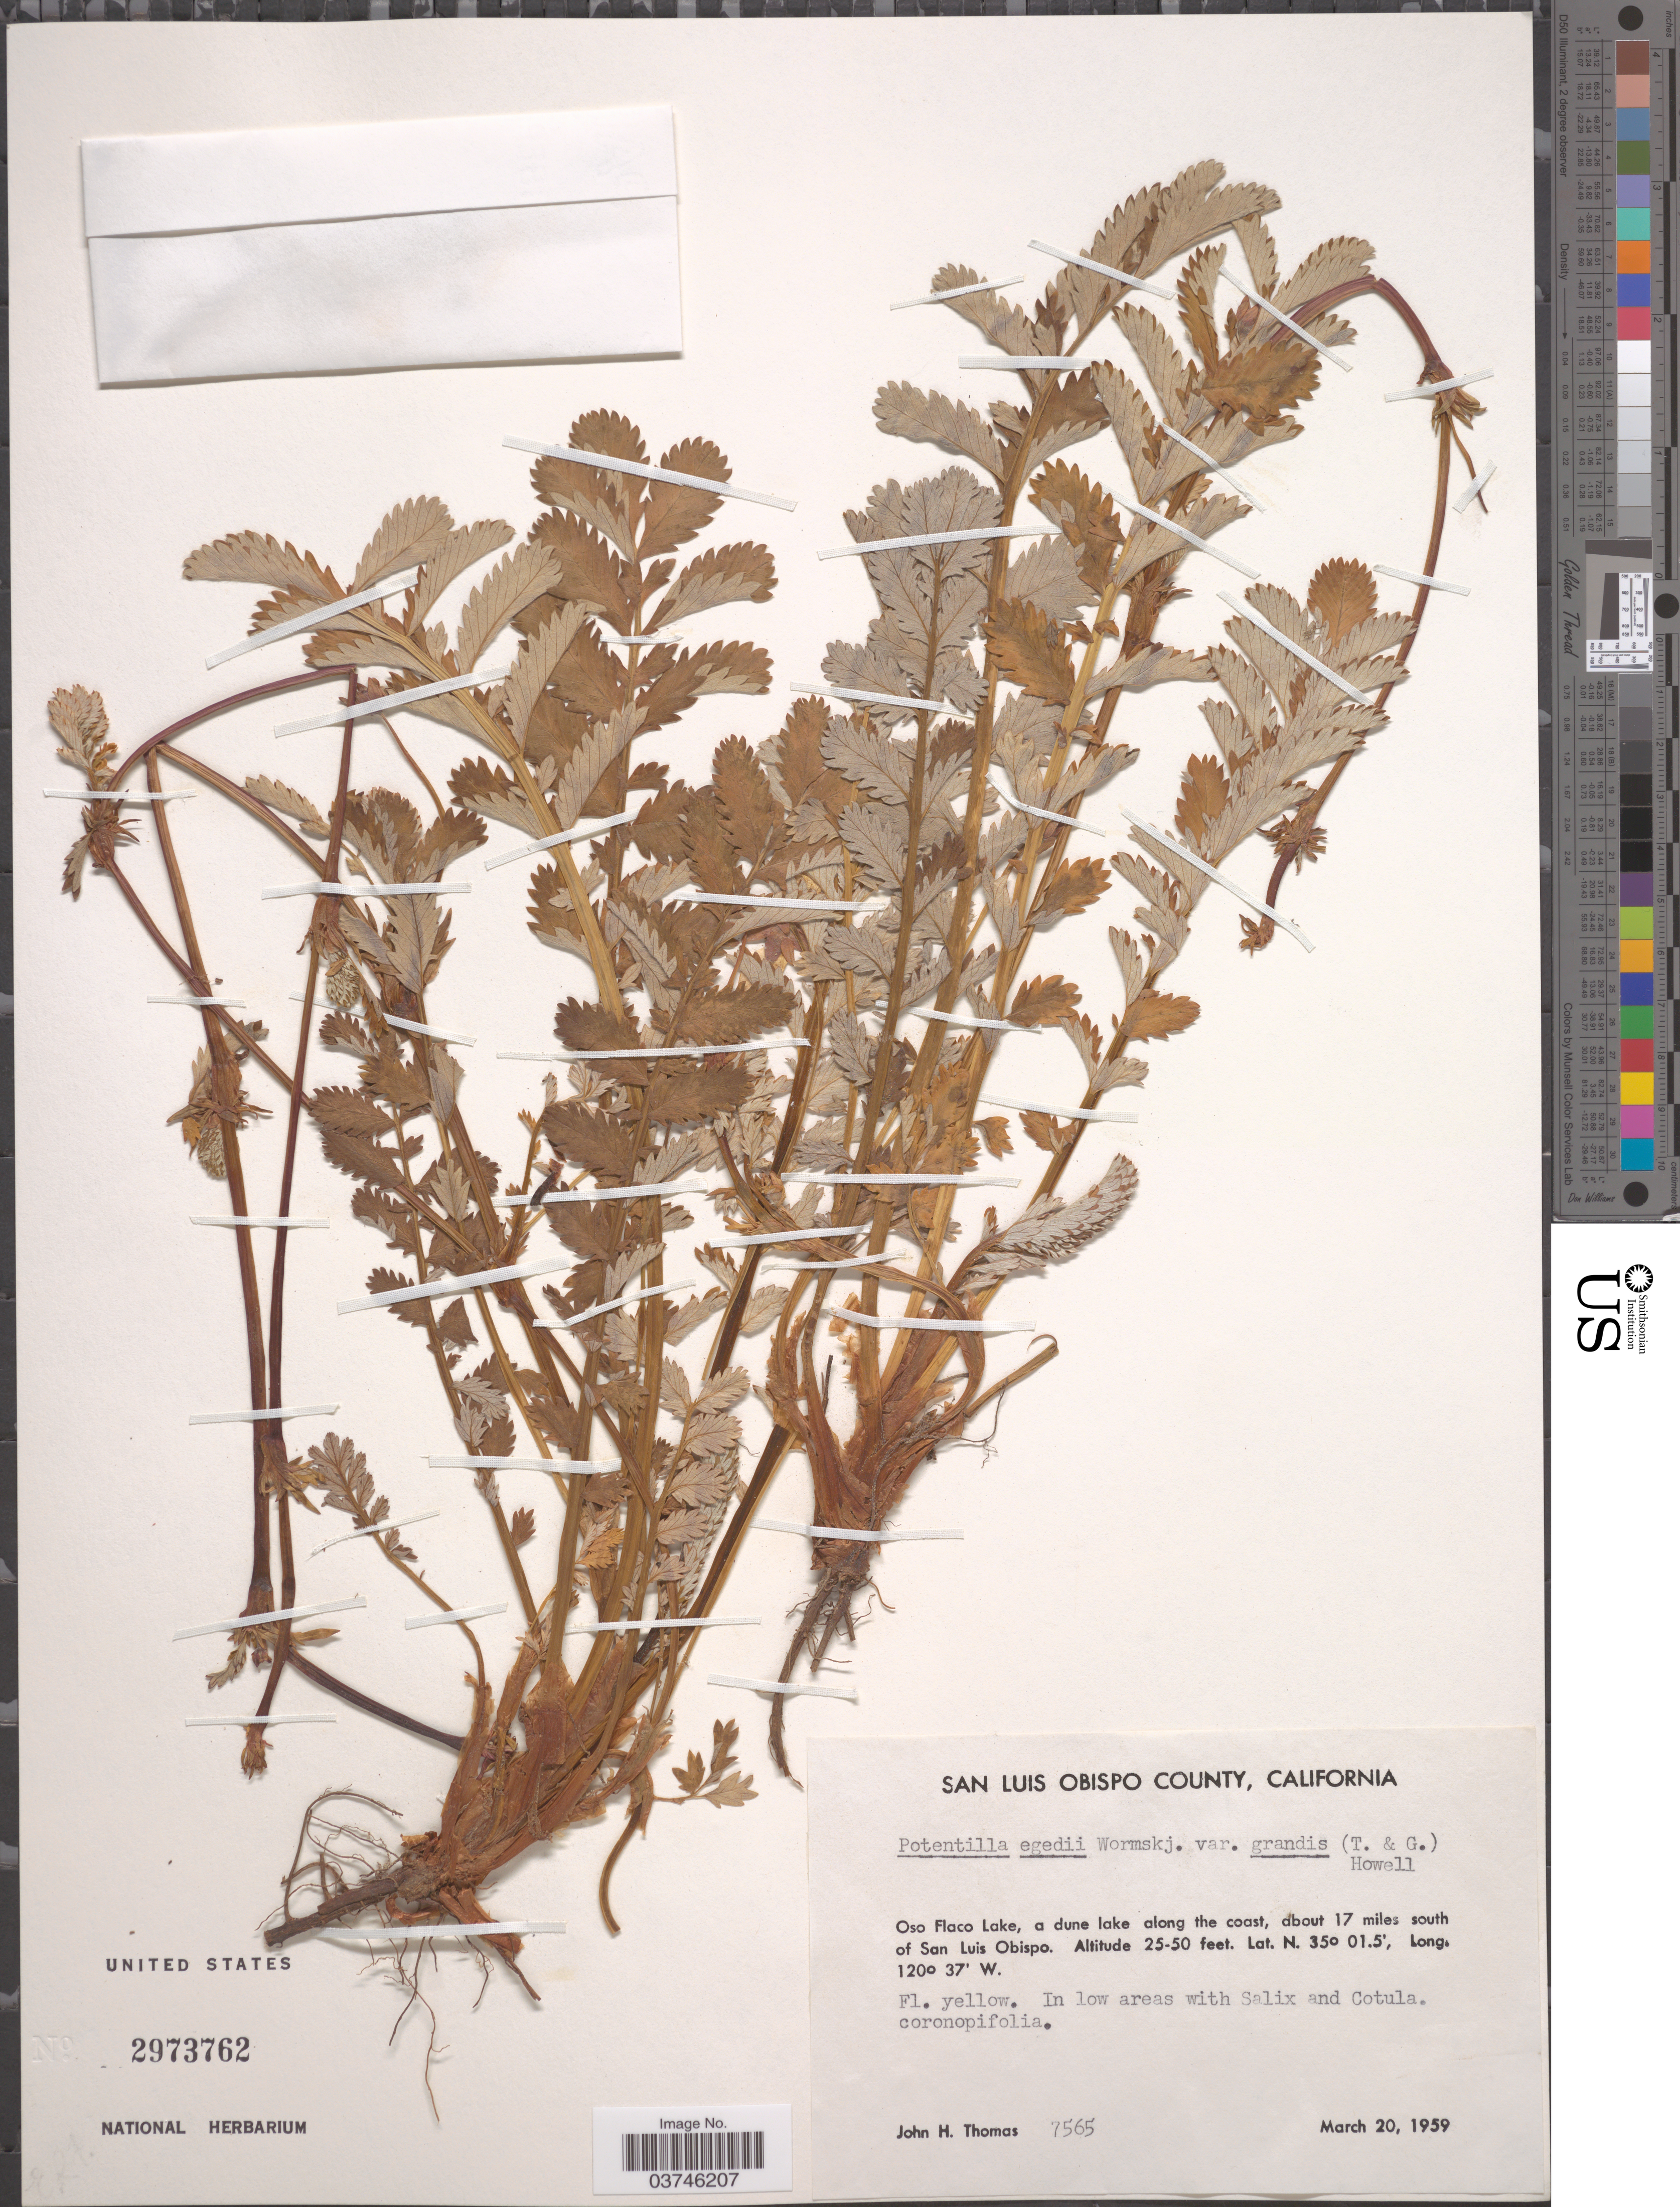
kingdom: Plantae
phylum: Tracheophyta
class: Magnoliopsida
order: Rosales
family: Rosaceae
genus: Argentina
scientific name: Argentina pacifica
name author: (Howell) Rydb.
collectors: J. H. Thomas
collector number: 7565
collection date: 1959-03-20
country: United States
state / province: California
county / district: San Luis Obispo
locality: San Luis Obispo County. Oso Flaco Lake, a dune lake along the coast, about 17 miles south of San Luis Obispo.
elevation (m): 8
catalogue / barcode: US 2973762